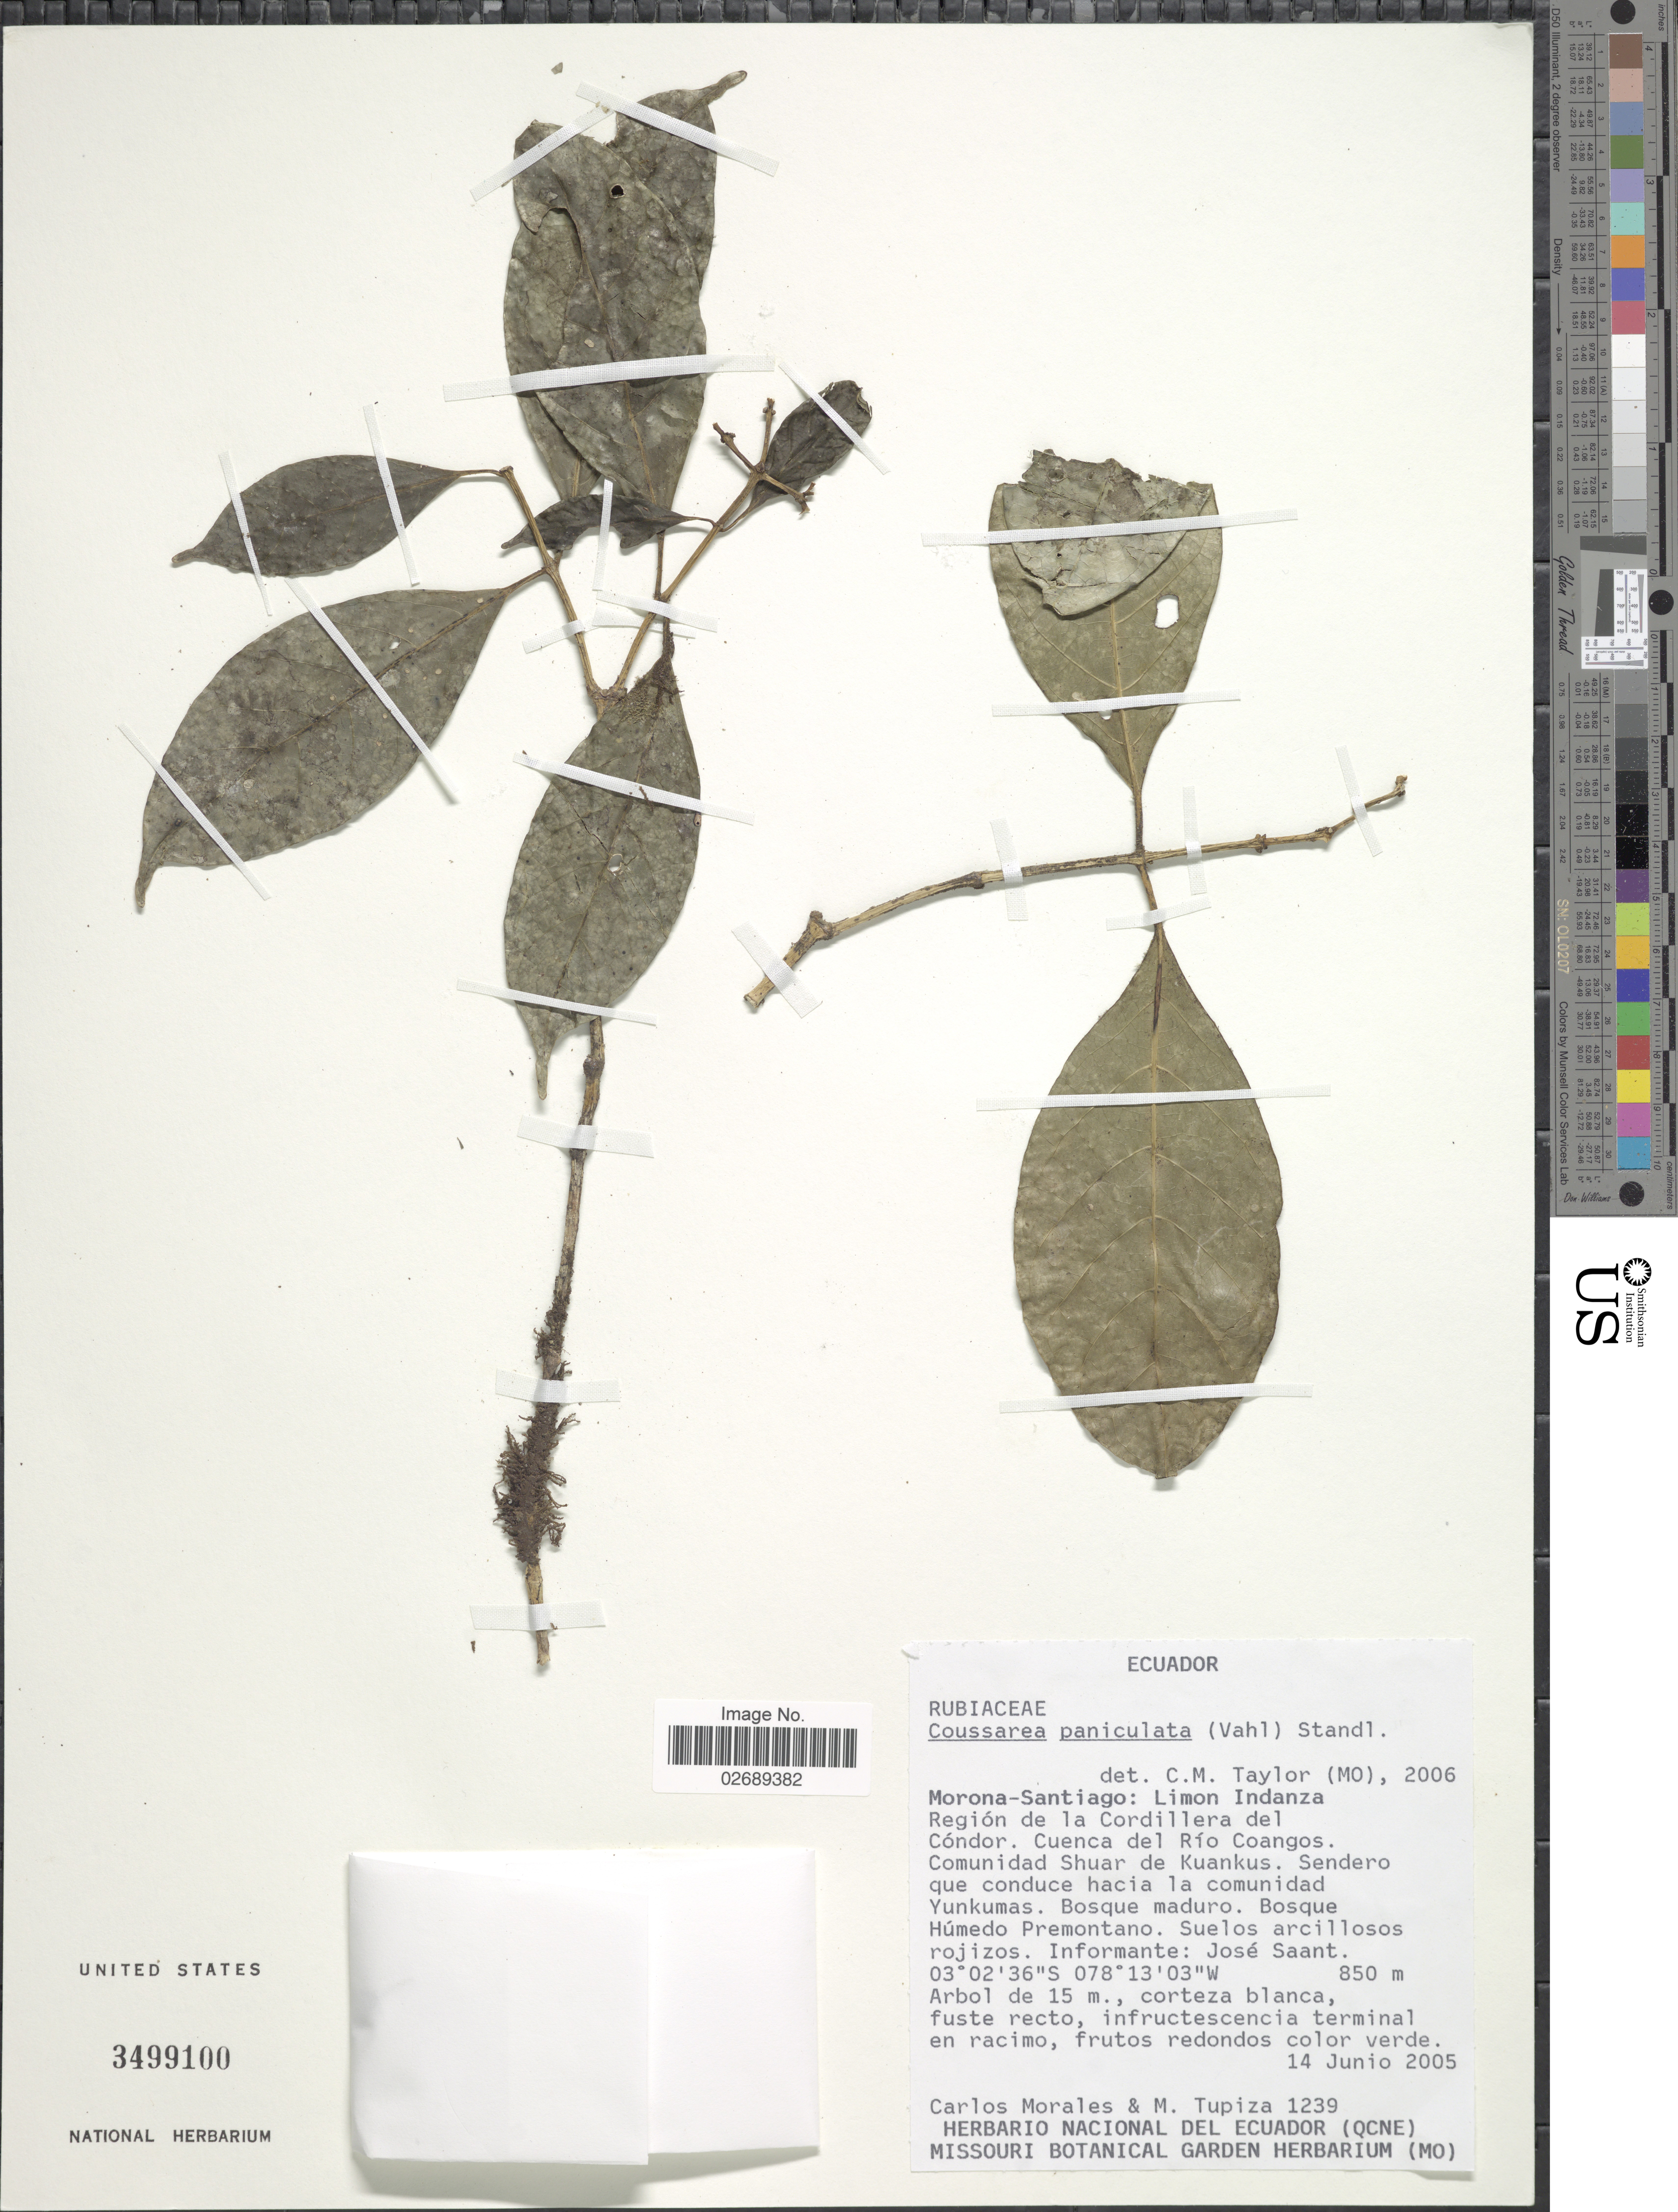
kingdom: Plantae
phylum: Tracheophyta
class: Magnoliopsida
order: Gentianales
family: Rubiaceae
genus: Coussarea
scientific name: Coussarea paniculata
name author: (Vahl) Standl.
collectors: C. Morales & M. Tupiza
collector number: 1239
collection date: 2005-06-14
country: Ecuador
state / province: Morona-Santiago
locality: Limon Indanza. Region de la Cordillera del Condor. Cuenca del Rio Coangos. Comunidad Shuar de Kuankus. Sendero que conduce hacia la comunidad Yunkemas.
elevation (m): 850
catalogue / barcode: US 3499100